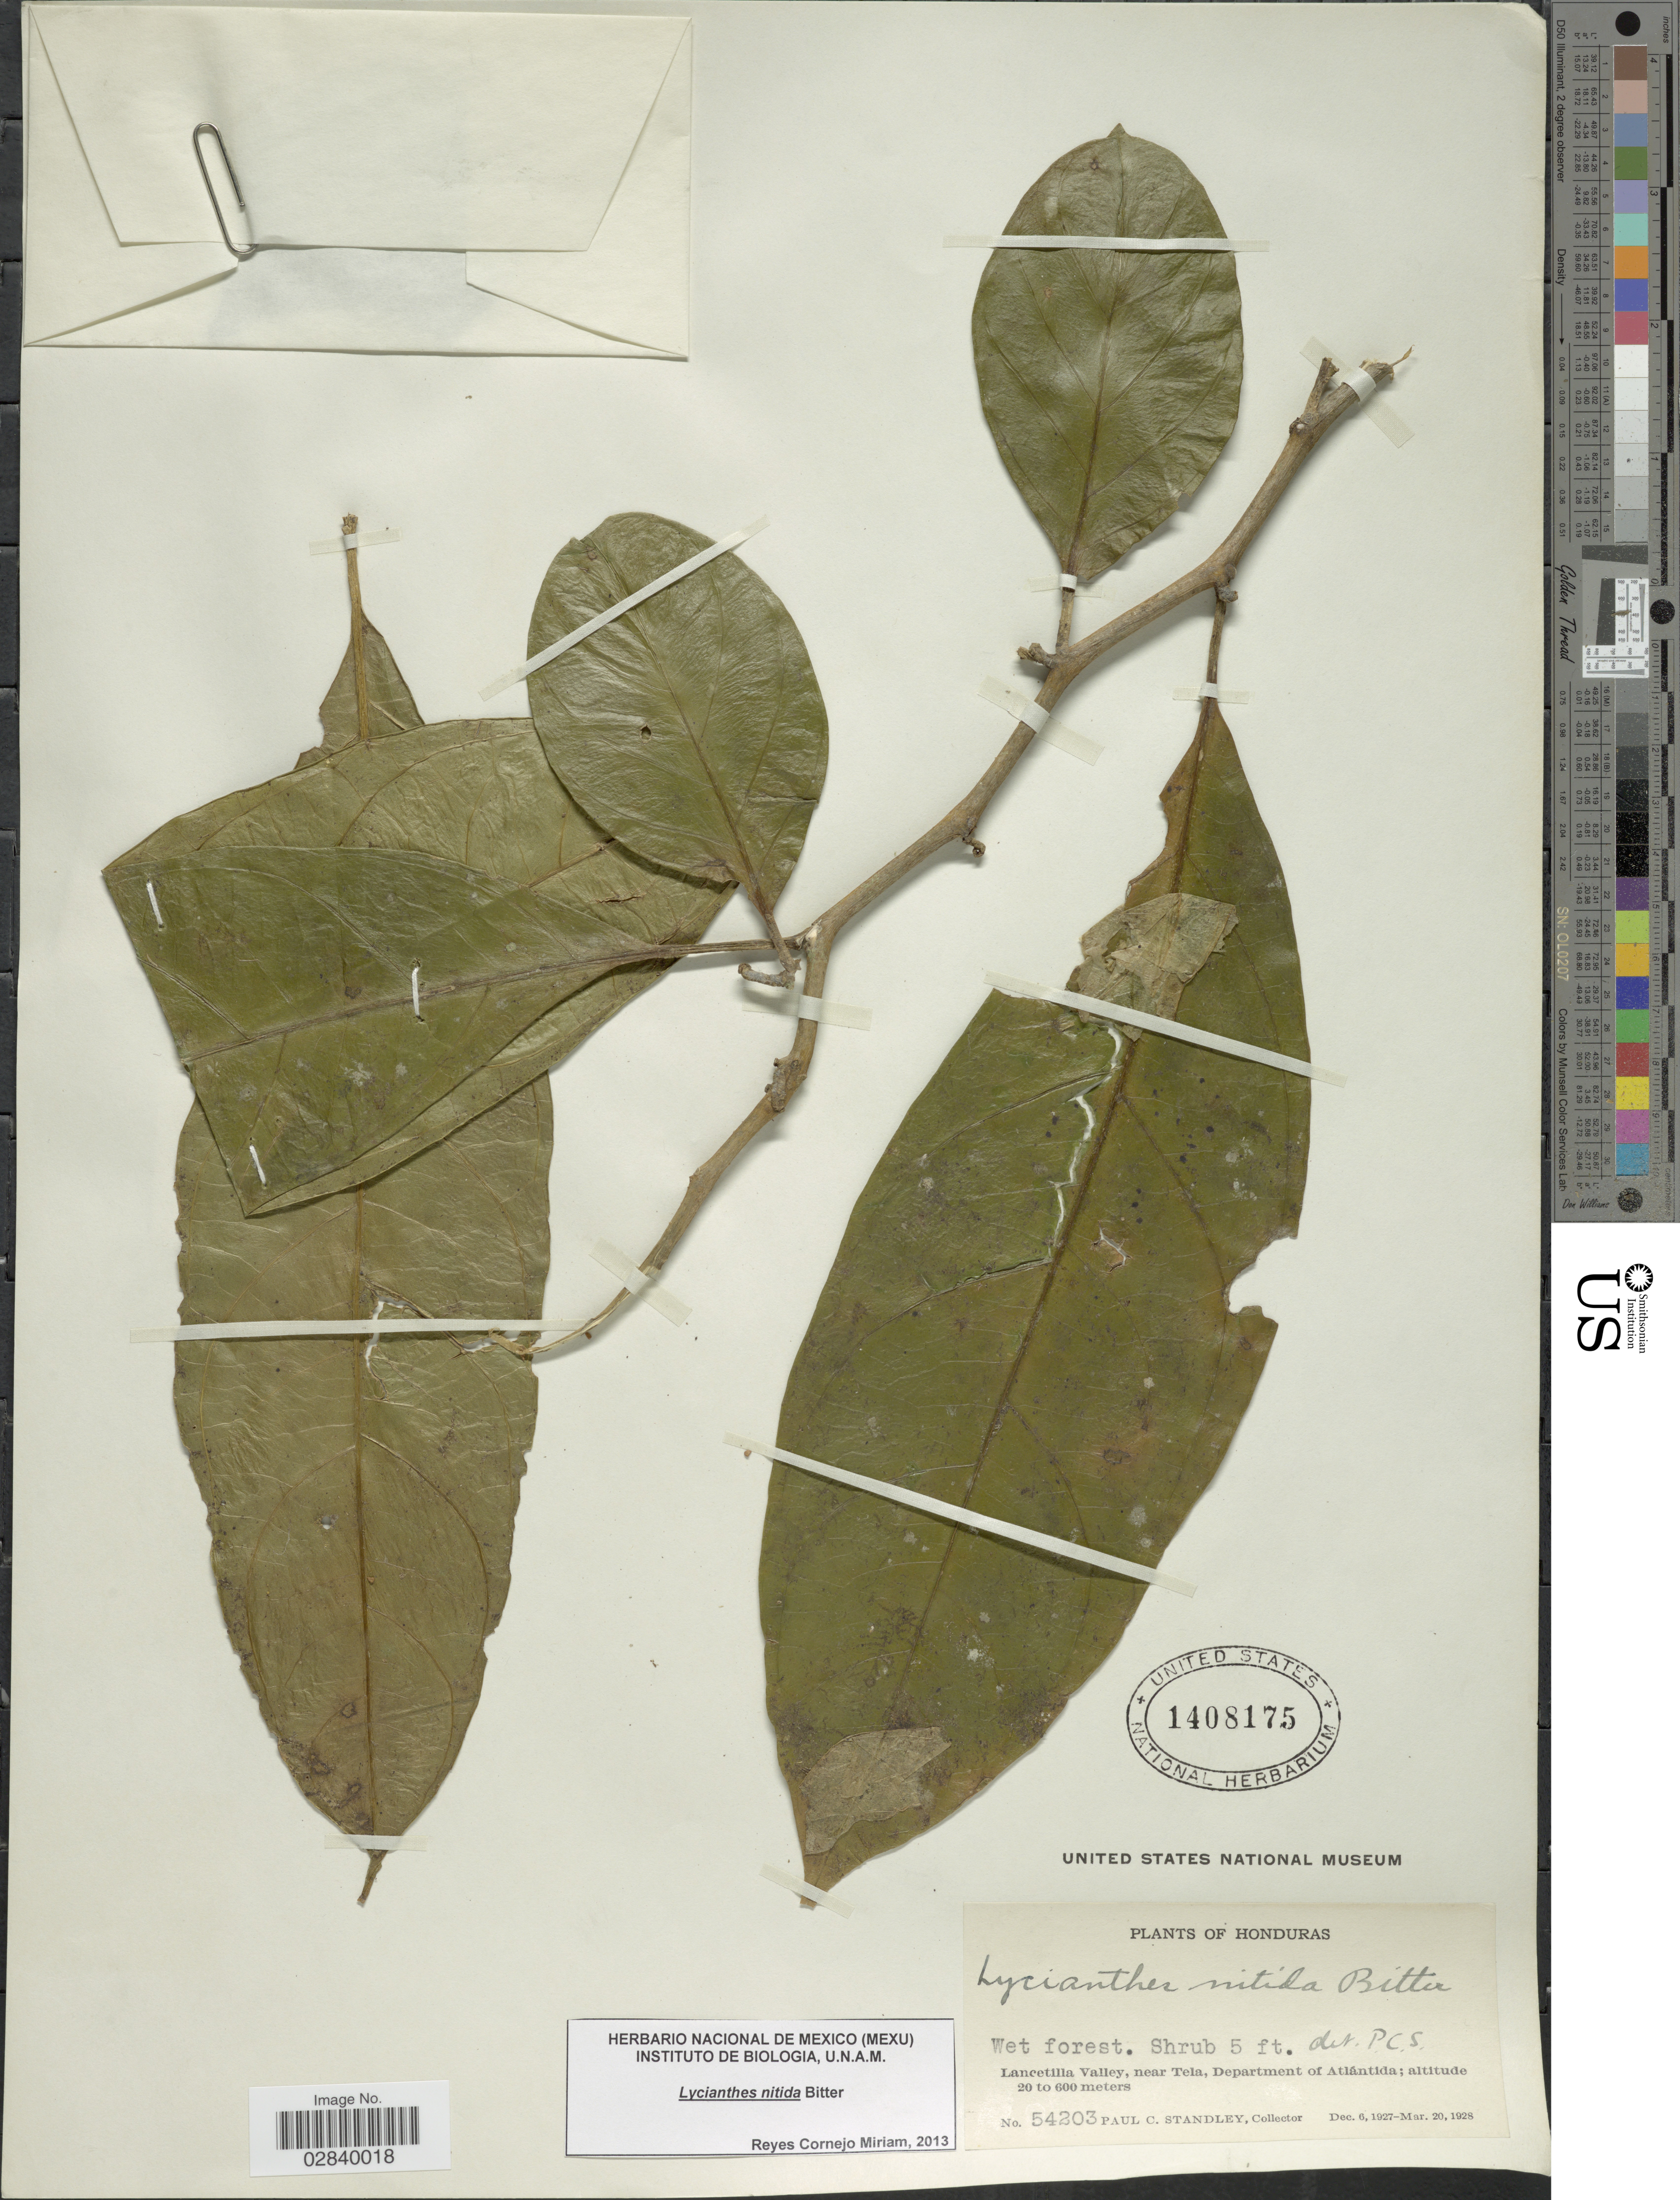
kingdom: Plantae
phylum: Tracheophyta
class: Magnoliopsida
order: Solanales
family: Solanaceae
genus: Lycianthes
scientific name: Lycianthes nitida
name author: Bitter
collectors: P. C. Standley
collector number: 54203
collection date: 1927-12-06/1928-03-20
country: Honduras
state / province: Atlántida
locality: Lancetilla Valley, near Tela, Department of Atlántida.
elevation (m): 20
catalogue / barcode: US 1408175